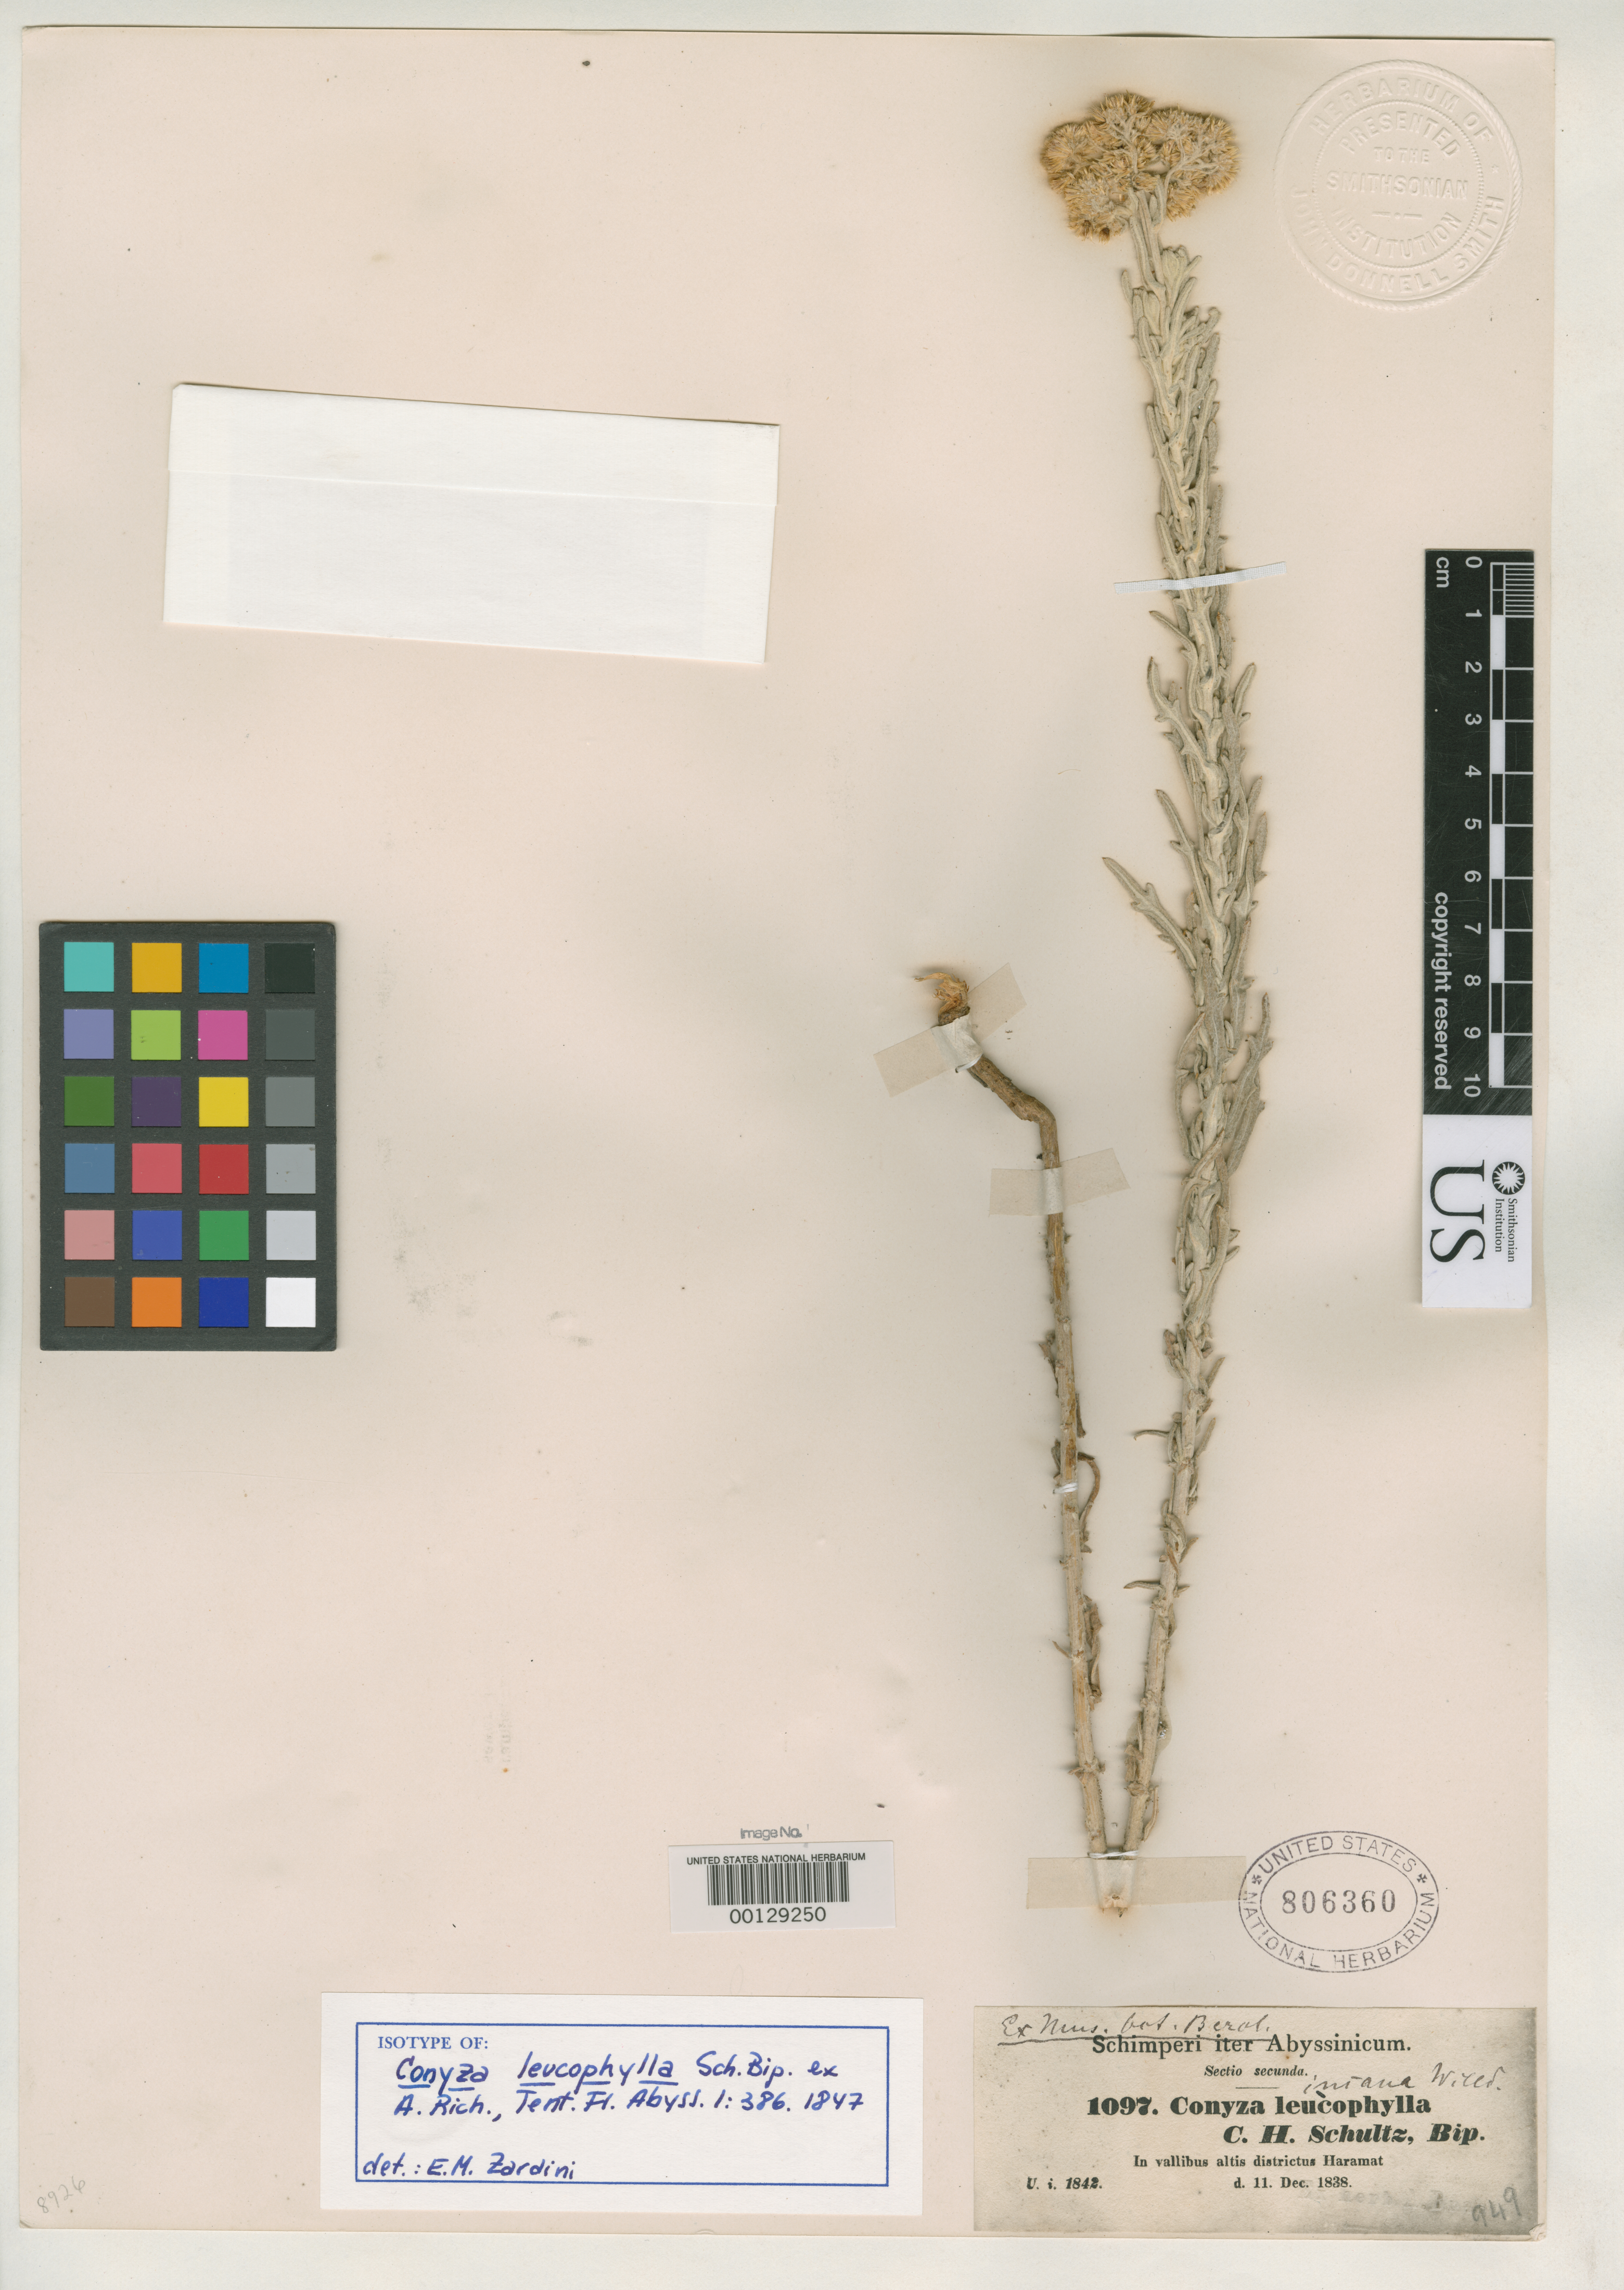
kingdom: Plantae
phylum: Tracheophyta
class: Magnoliopsida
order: Asterales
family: Asteraceae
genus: Conyza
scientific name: Conyza leucophylla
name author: Sch. Bip. ex A. Rich.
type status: Isotype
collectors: G. W. Schimper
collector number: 1097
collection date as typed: Dec 1838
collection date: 1838-12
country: Ethiopia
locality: Haramat.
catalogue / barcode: US 806360